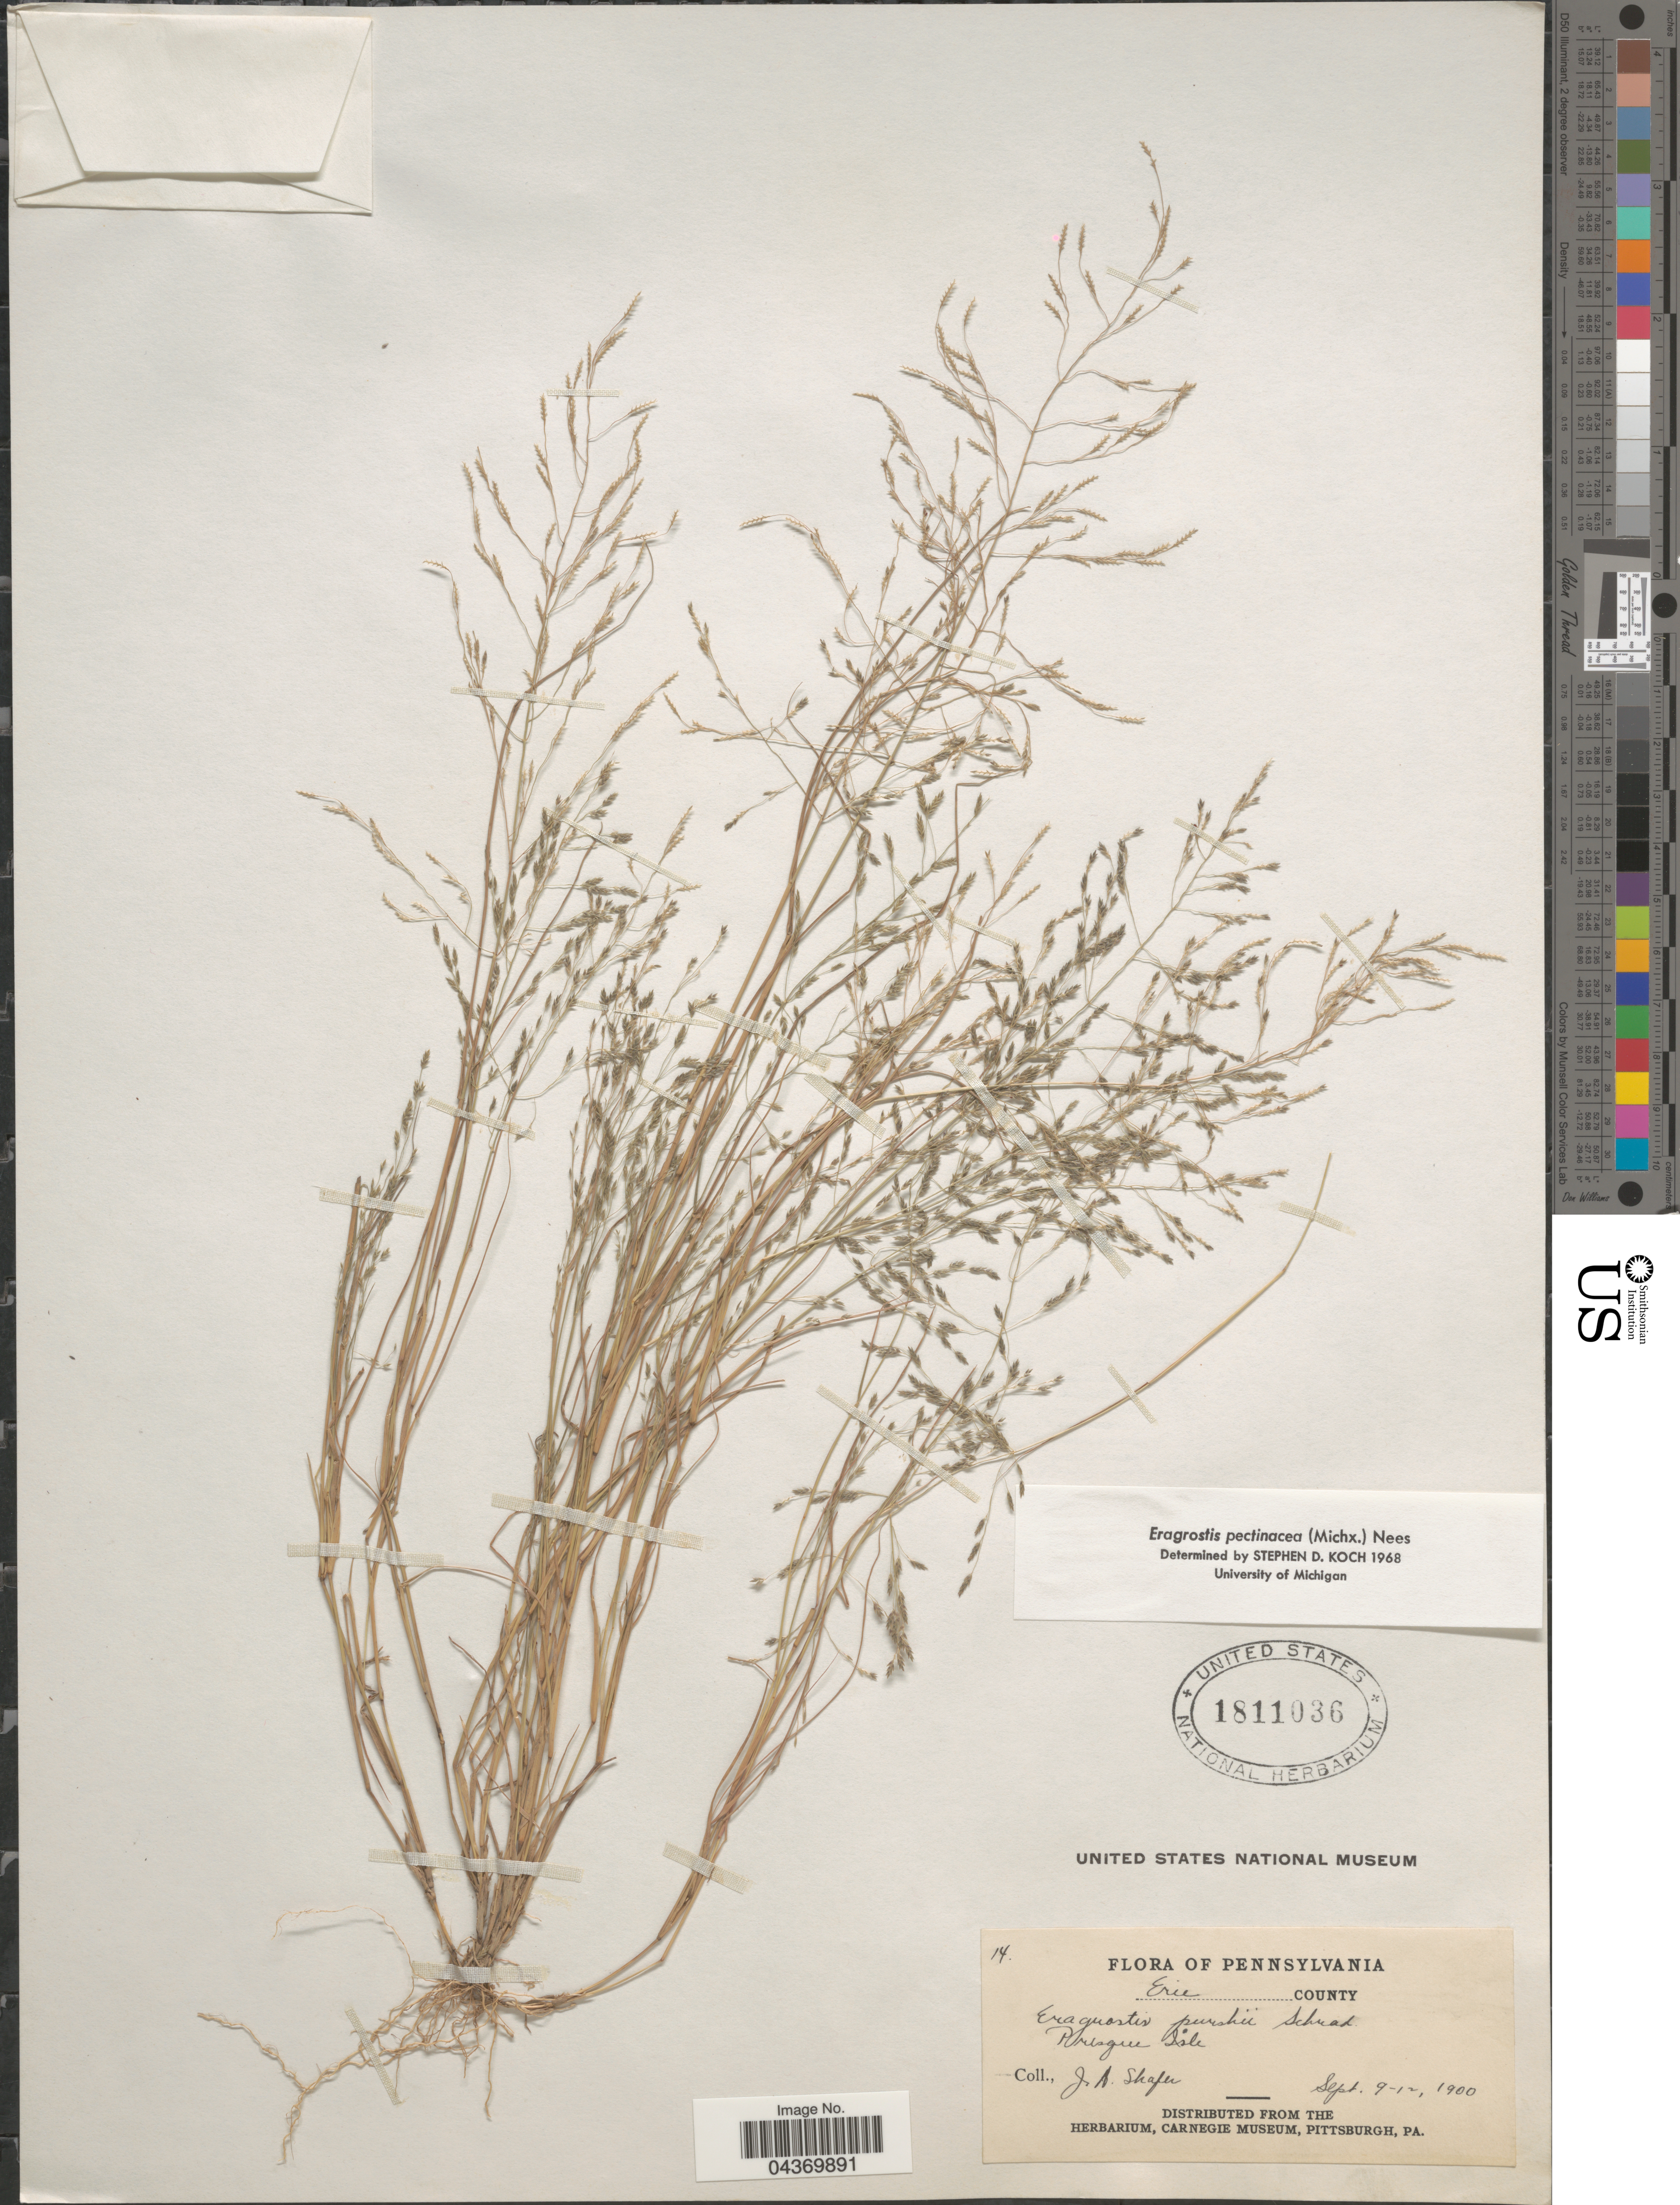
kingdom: Plantae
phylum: Tracheophyta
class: Liliopsida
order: Poales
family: Poaceae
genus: Eragrostis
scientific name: Eragrostis pectinacea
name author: (Michx.) Nees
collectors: J. A. Shafer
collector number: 14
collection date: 1900-09-09/1900-09-12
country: United States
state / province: Pennsylvania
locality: Erie County. Presque Isle.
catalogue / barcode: US 1811036